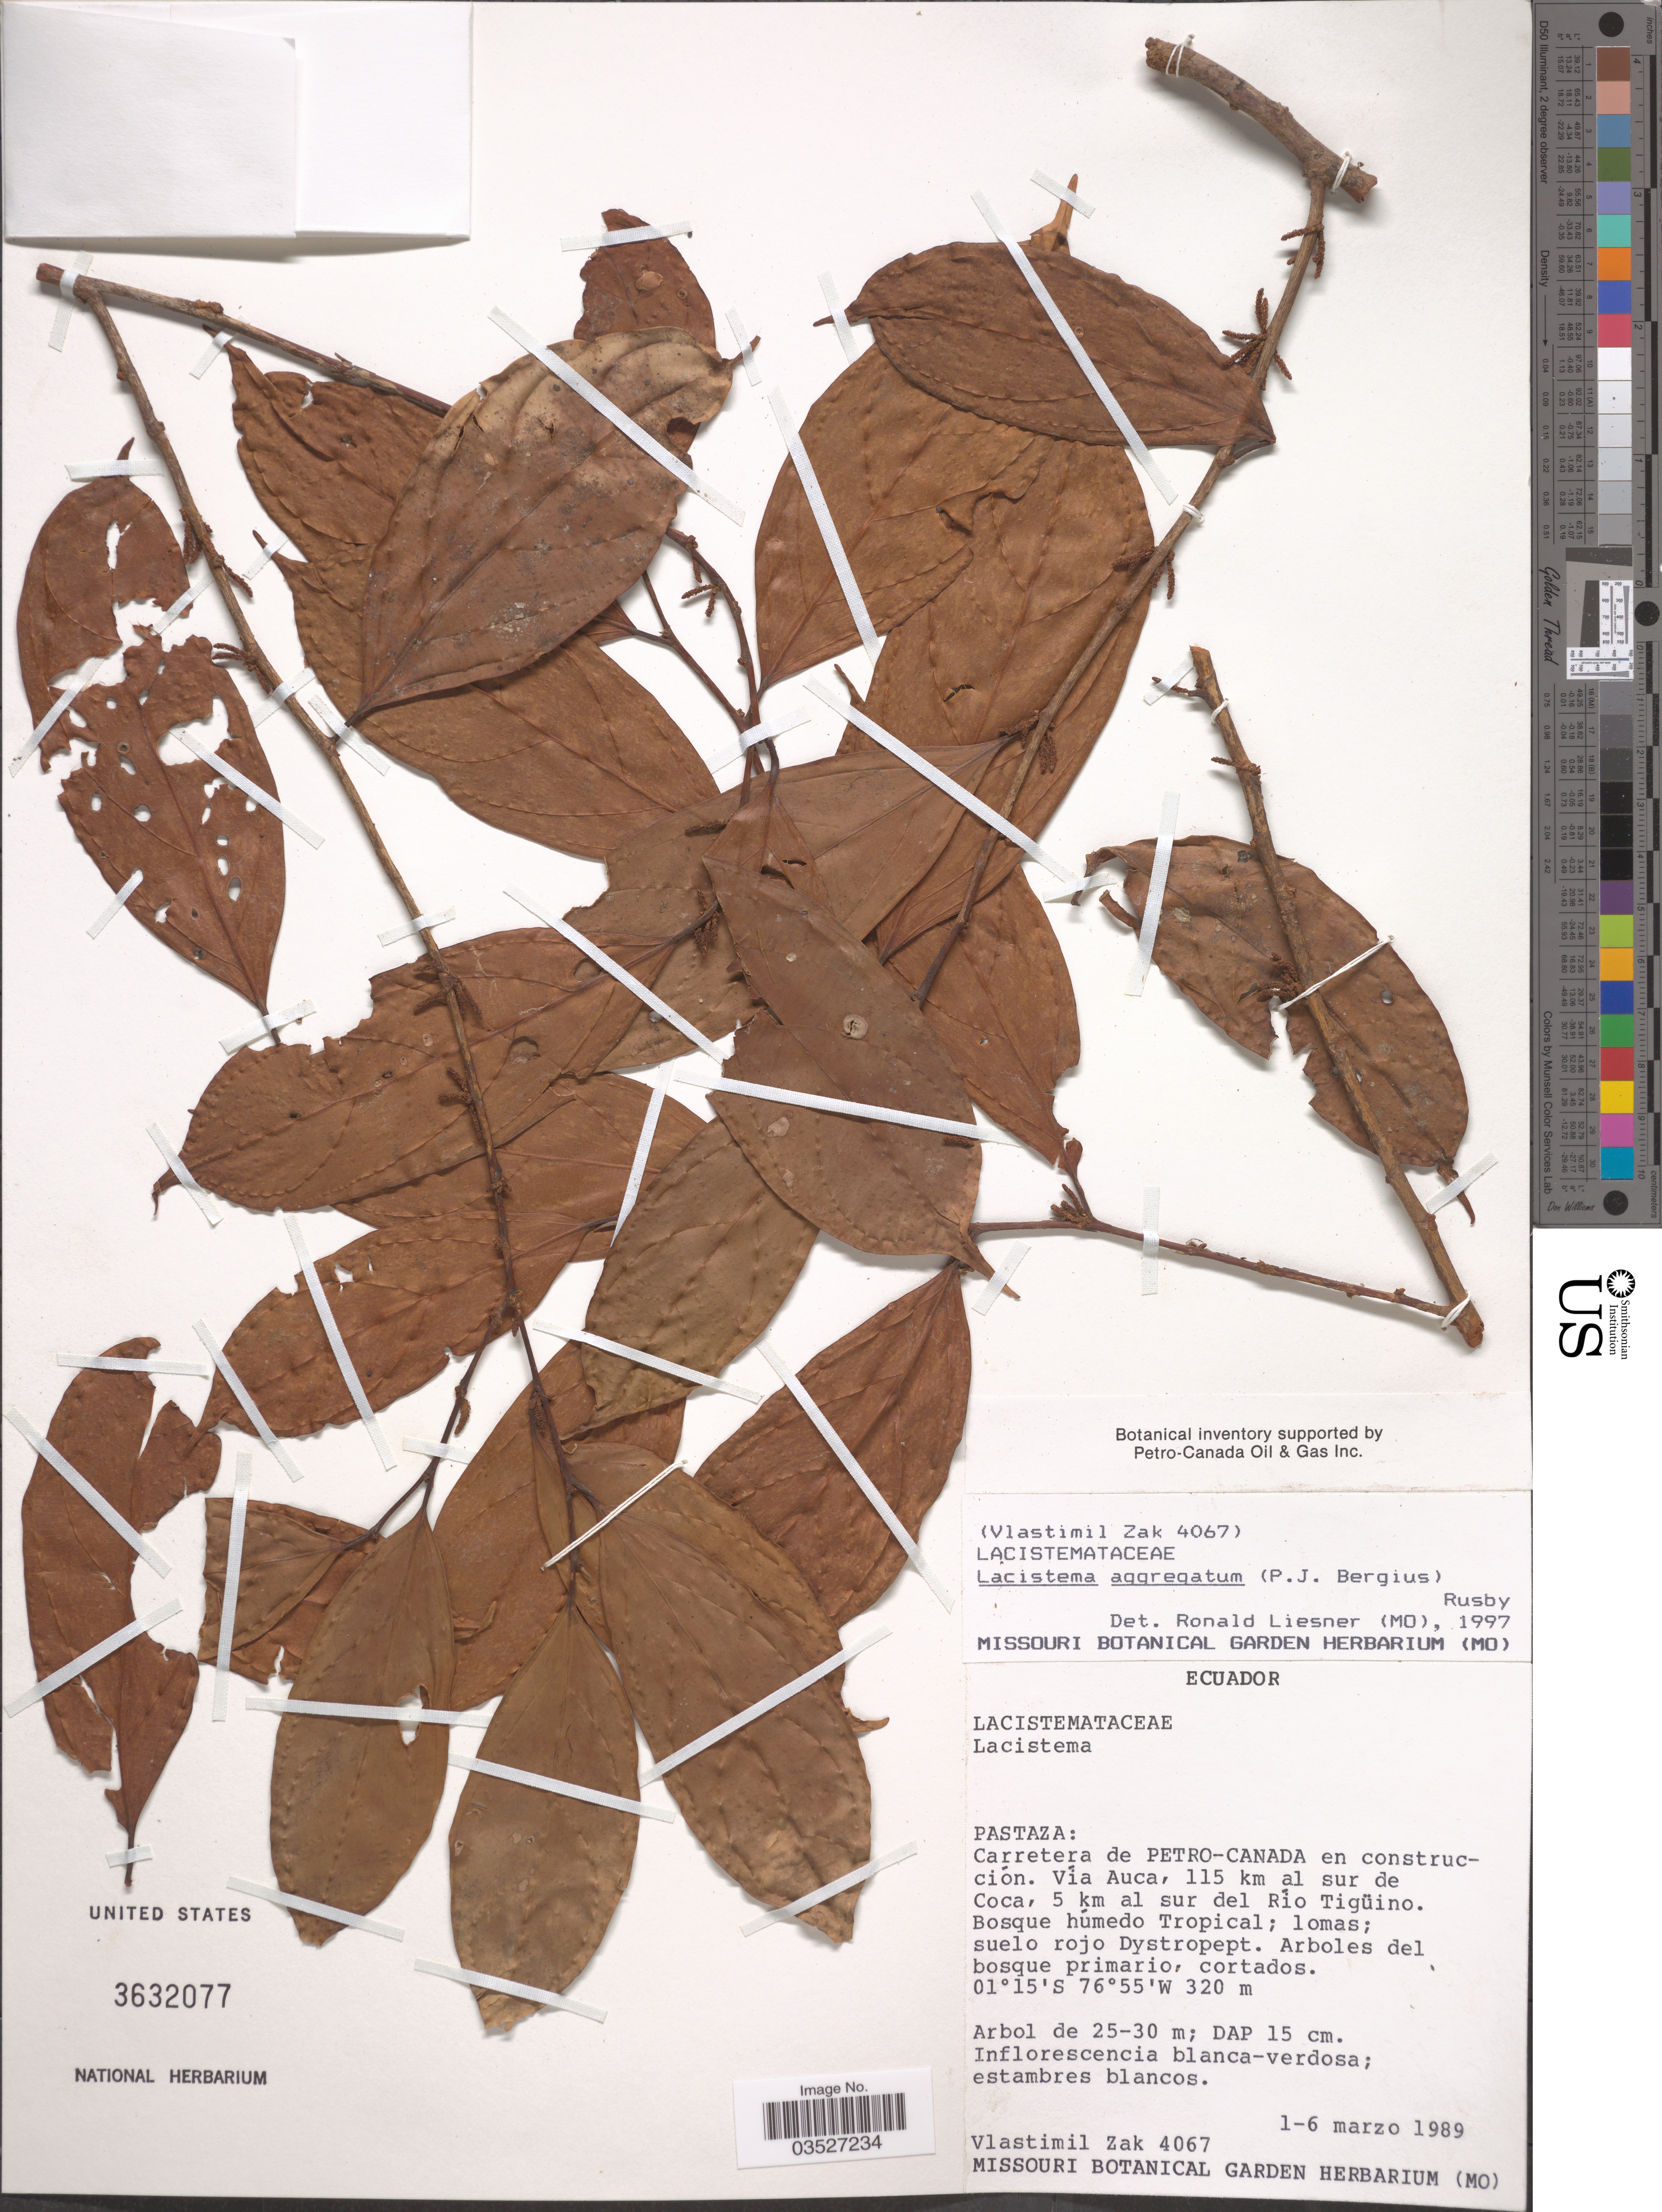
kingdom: Plantae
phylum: Tracheophyta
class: Magnoliopsida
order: Malpighiales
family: Lacistemataceae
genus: Lacistema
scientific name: Lacistema aggregatum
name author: (P.J. Bergius) Rusby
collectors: V. Zak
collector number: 4067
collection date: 1989-03-01/1989-03-06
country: Ecuador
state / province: Pastaza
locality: Carretera de Petro-Canada en construcción. Vía Auca, 115 km al sur de Coca, 5 km al sur del Río Tigüino.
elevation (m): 320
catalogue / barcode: US 3632077